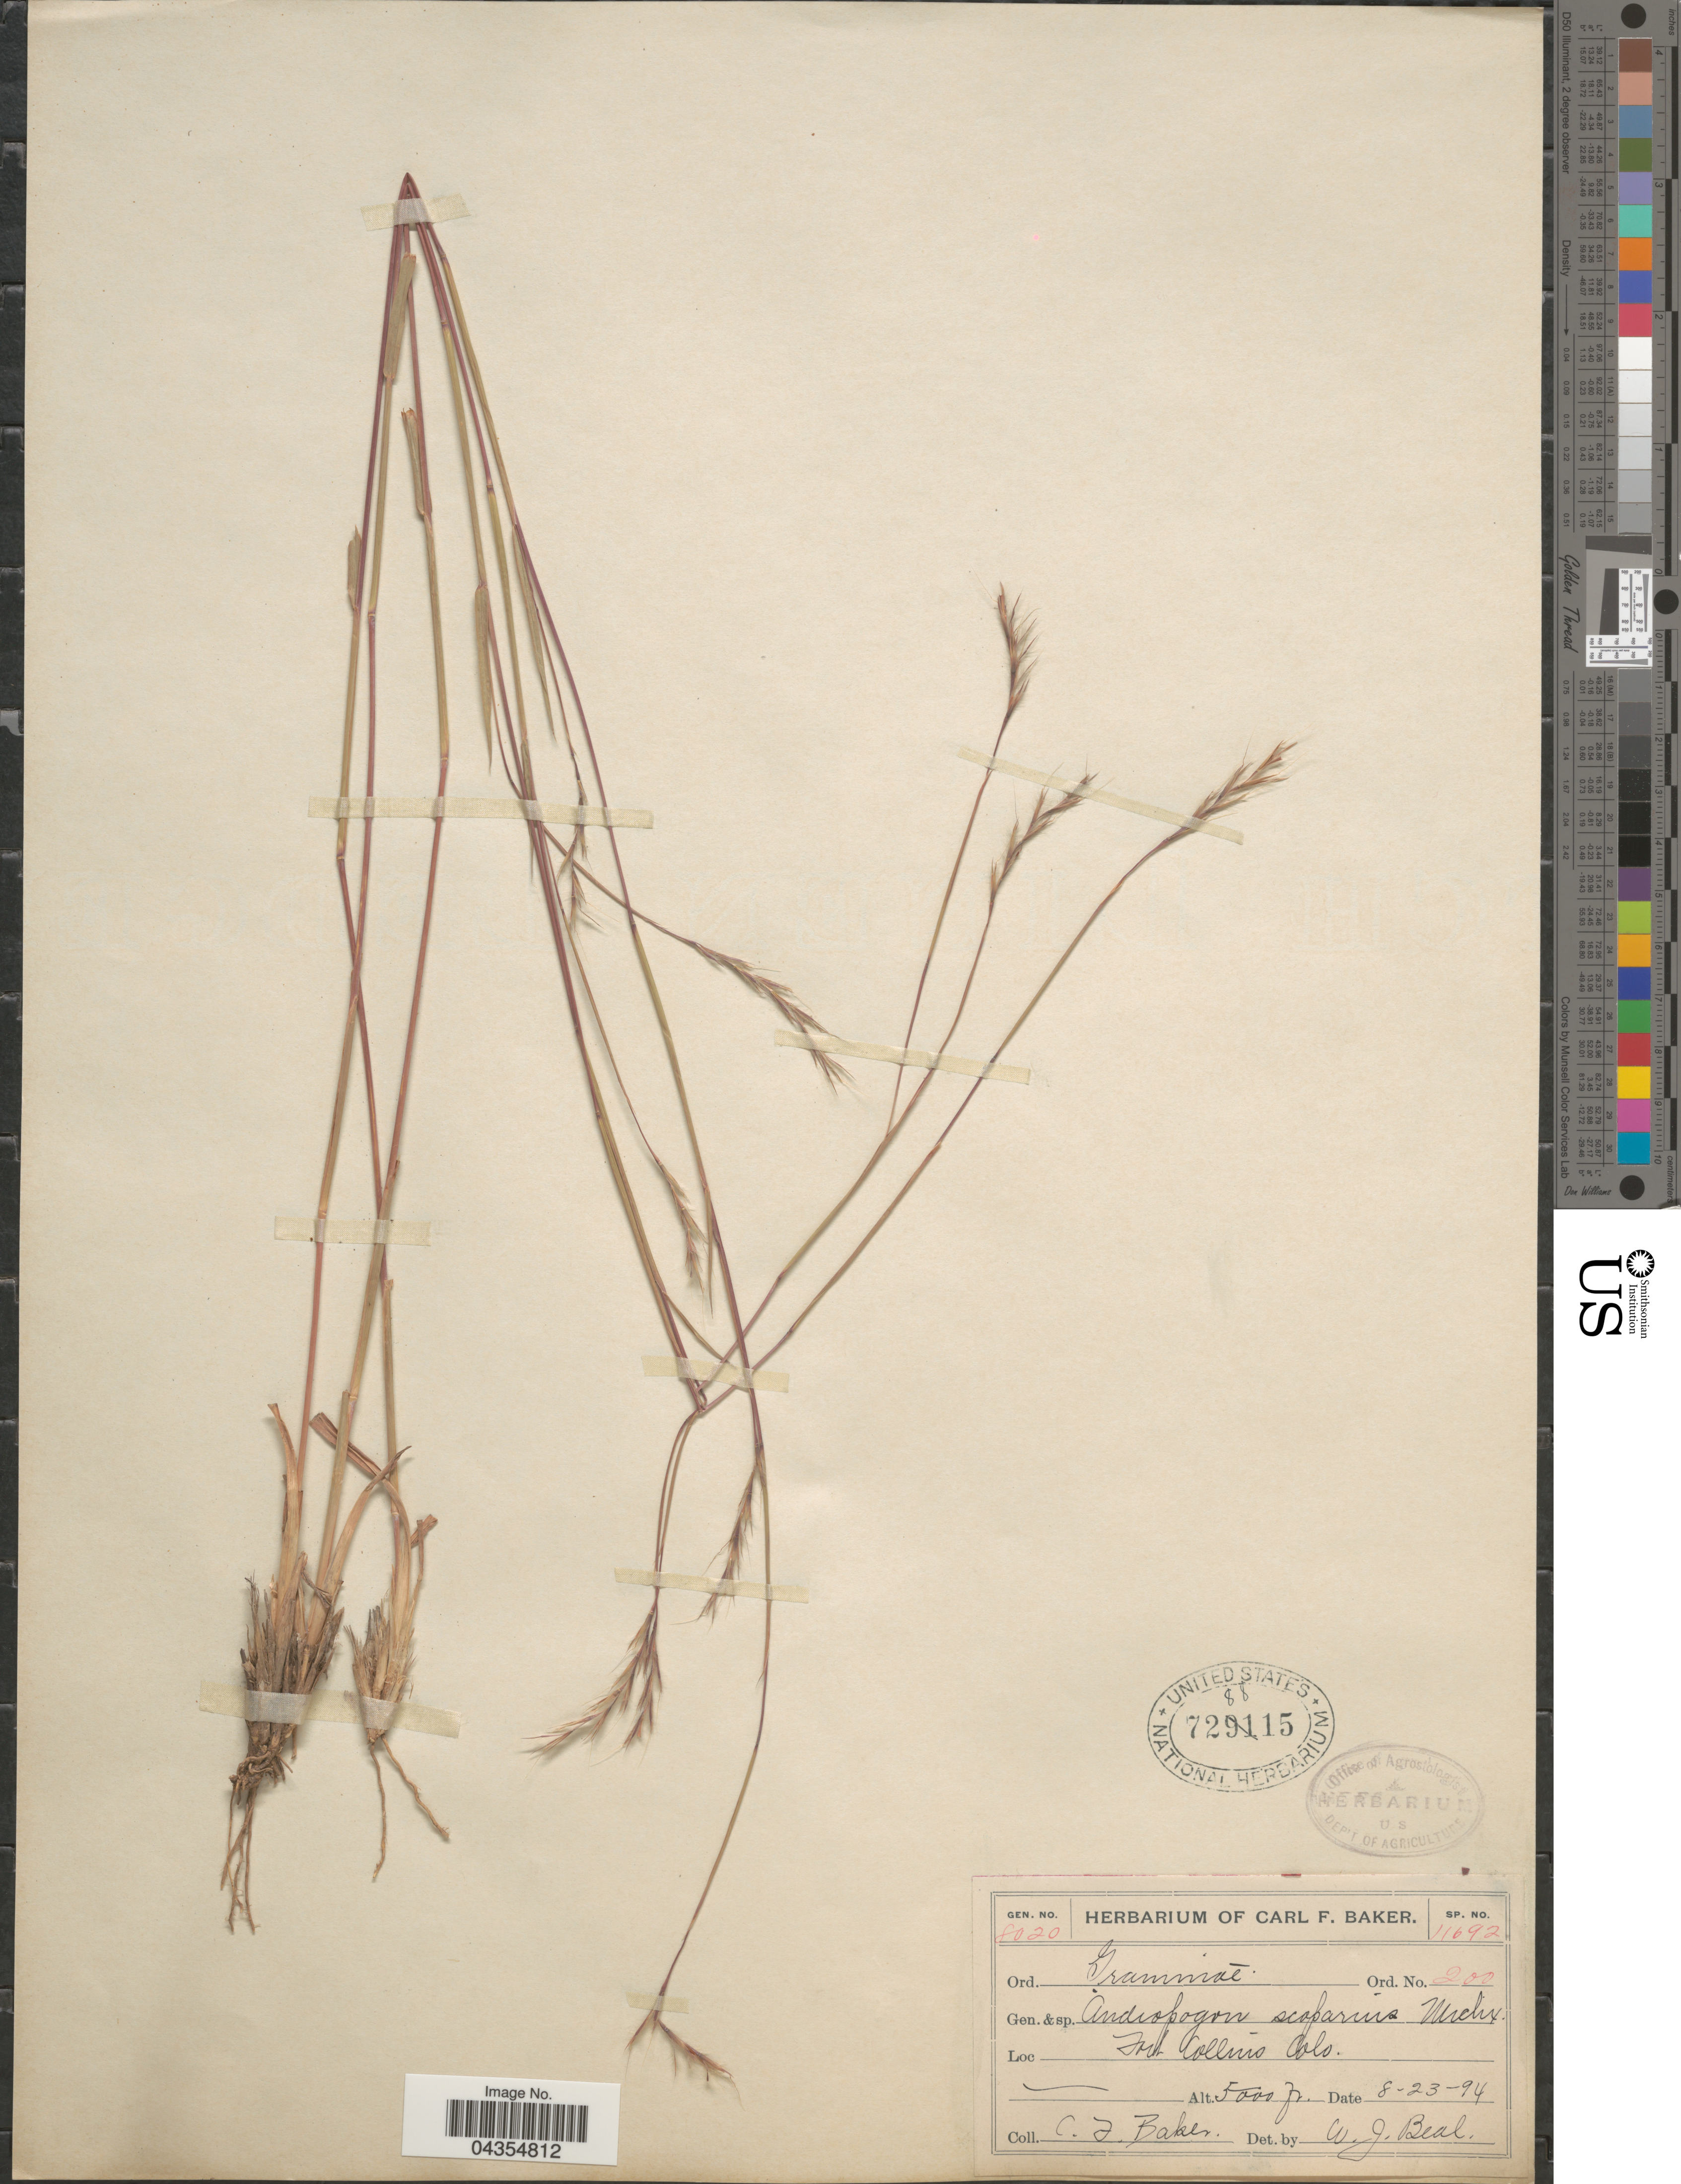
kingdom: Plantae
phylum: Tracheophyta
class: Liliopsida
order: Poales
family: Poaceae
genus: Schizachyrium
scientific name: Schizachyrium sanguineum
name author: (Retz.) Alston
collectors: C. F. Baker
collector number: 8020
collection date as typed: Transcribed d/m/y: 23/8/94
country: United States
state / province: Colorado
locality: Fort Collins.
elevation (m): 1524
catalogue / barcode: US 728815